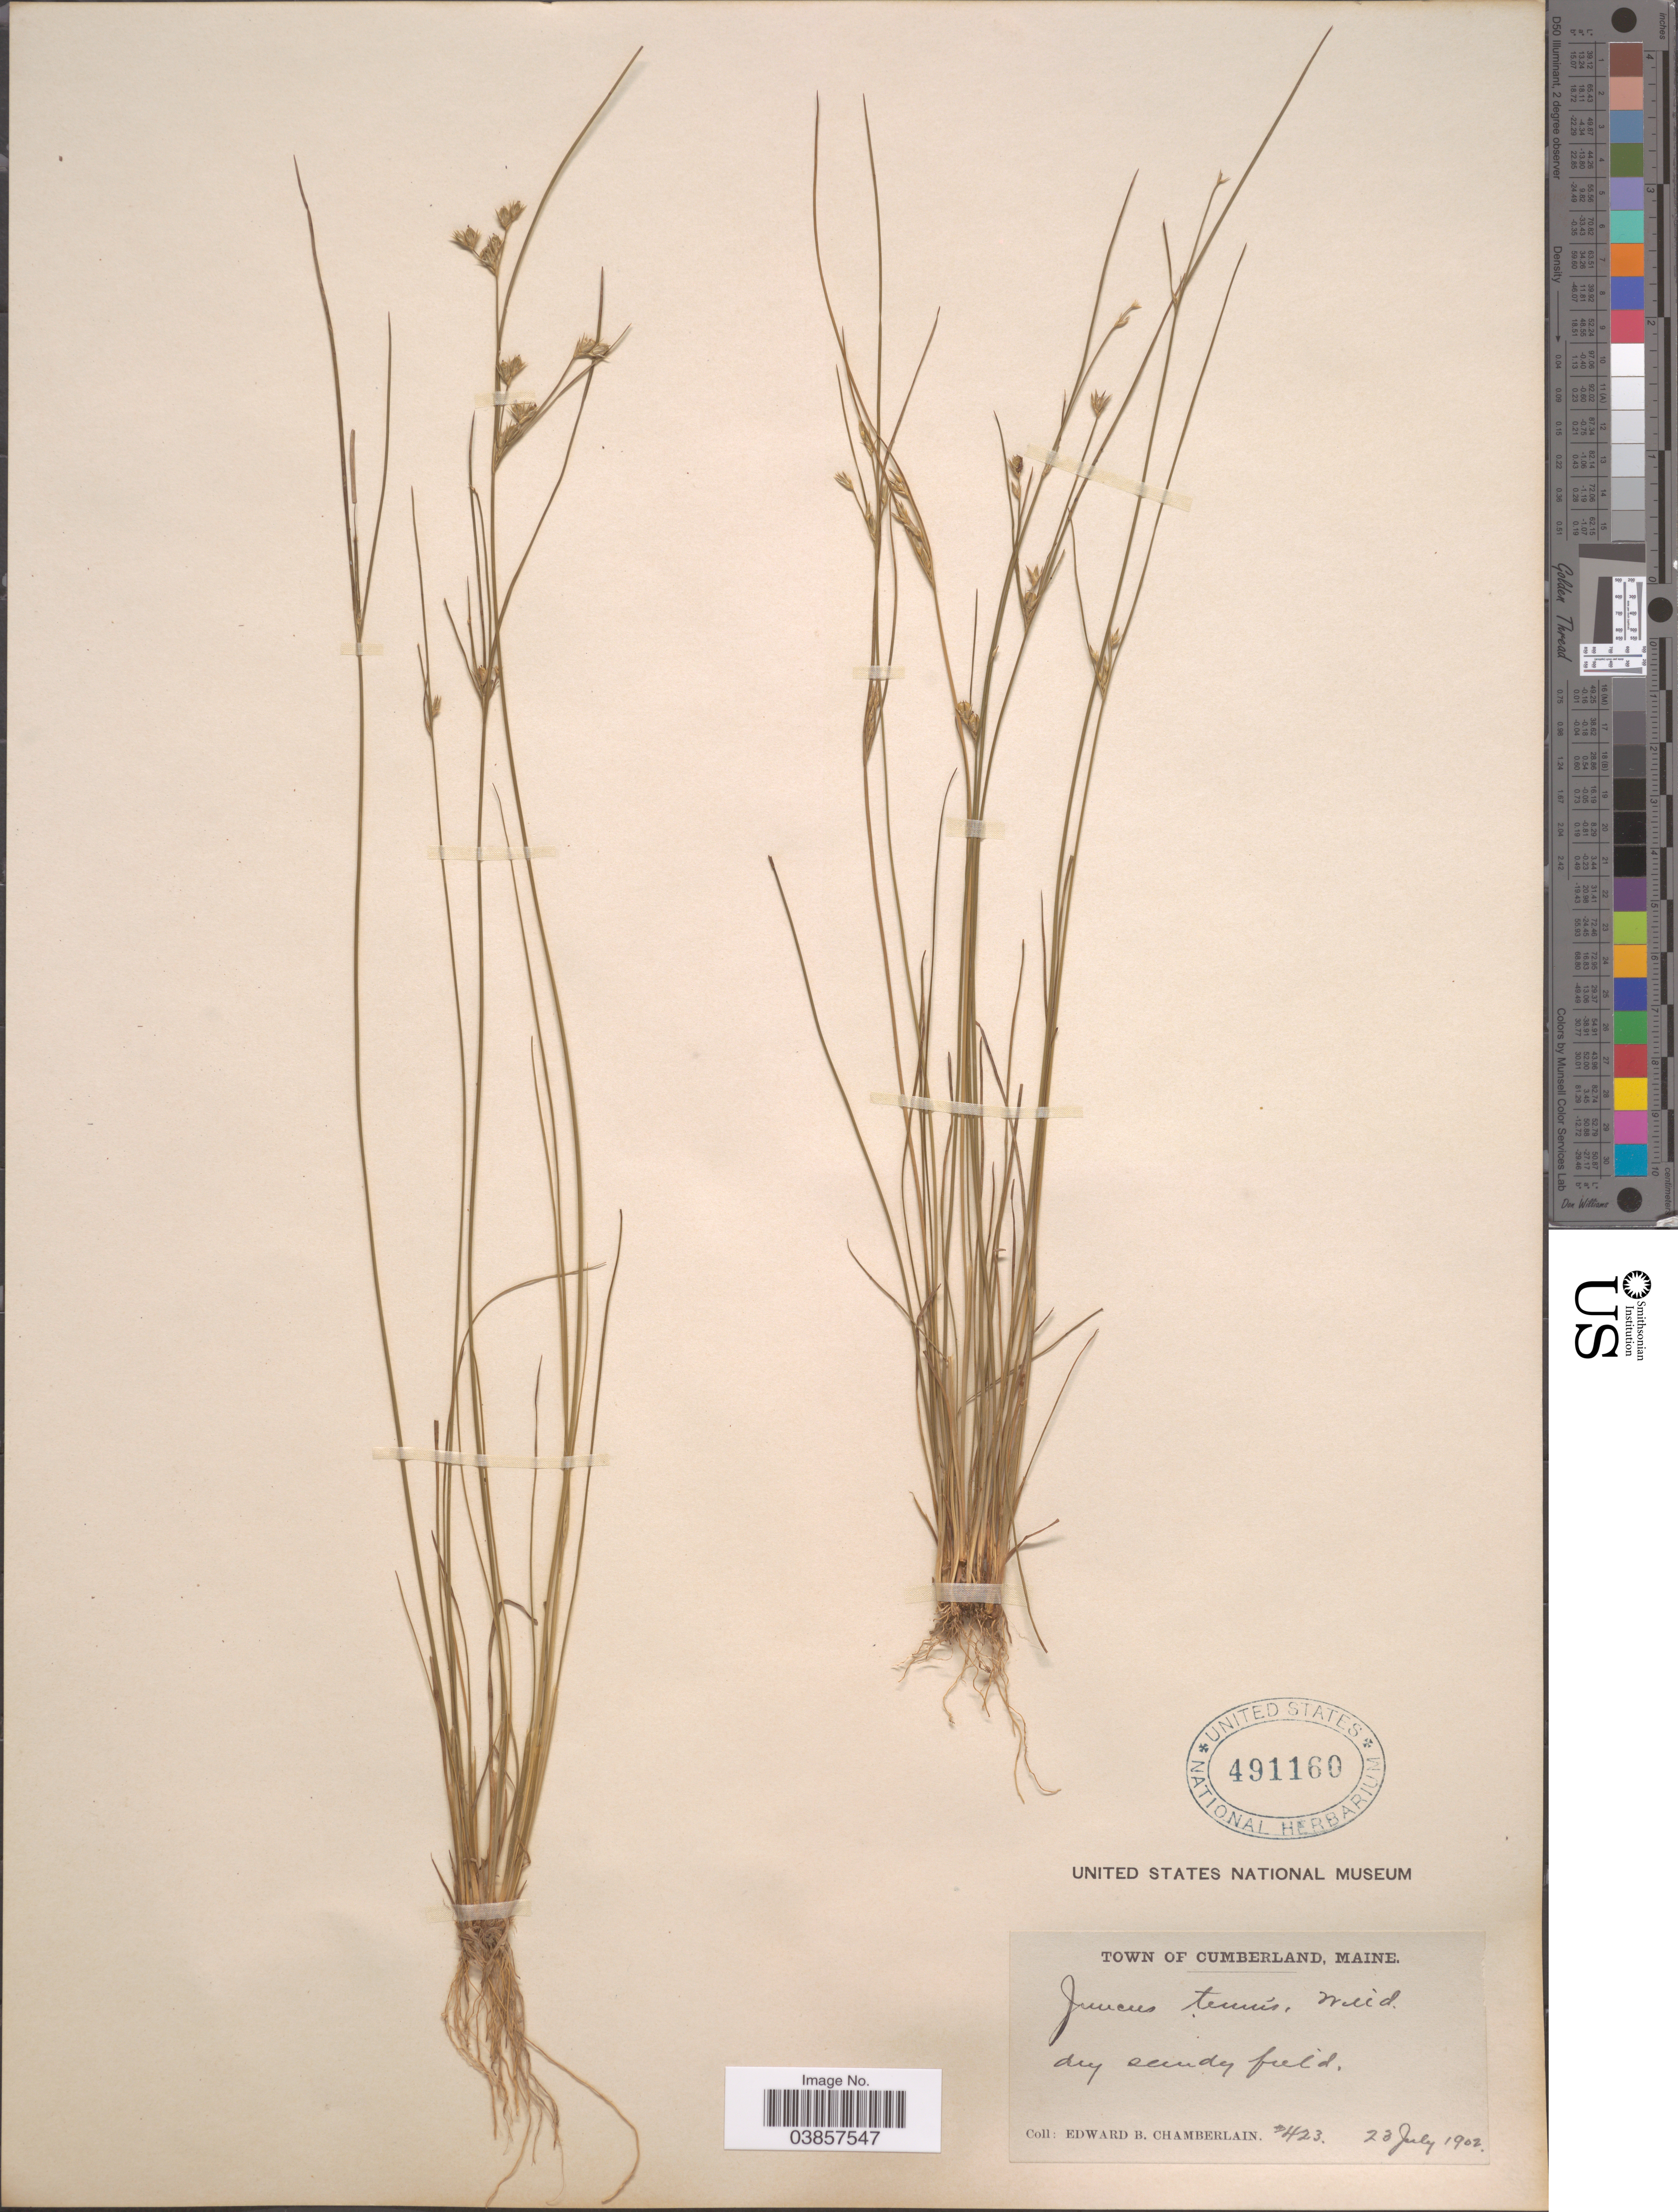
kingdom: Plantae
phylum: Tracheophyta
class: Liliopsida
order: Poales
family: Juncaceae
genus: Juncus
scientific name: Juncus tenuis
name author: Willd.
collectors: E. Chamberlain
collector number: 423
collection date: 1902-07-23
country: United States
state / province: Maine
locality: Town of Cumberland.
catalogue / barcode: US 491160